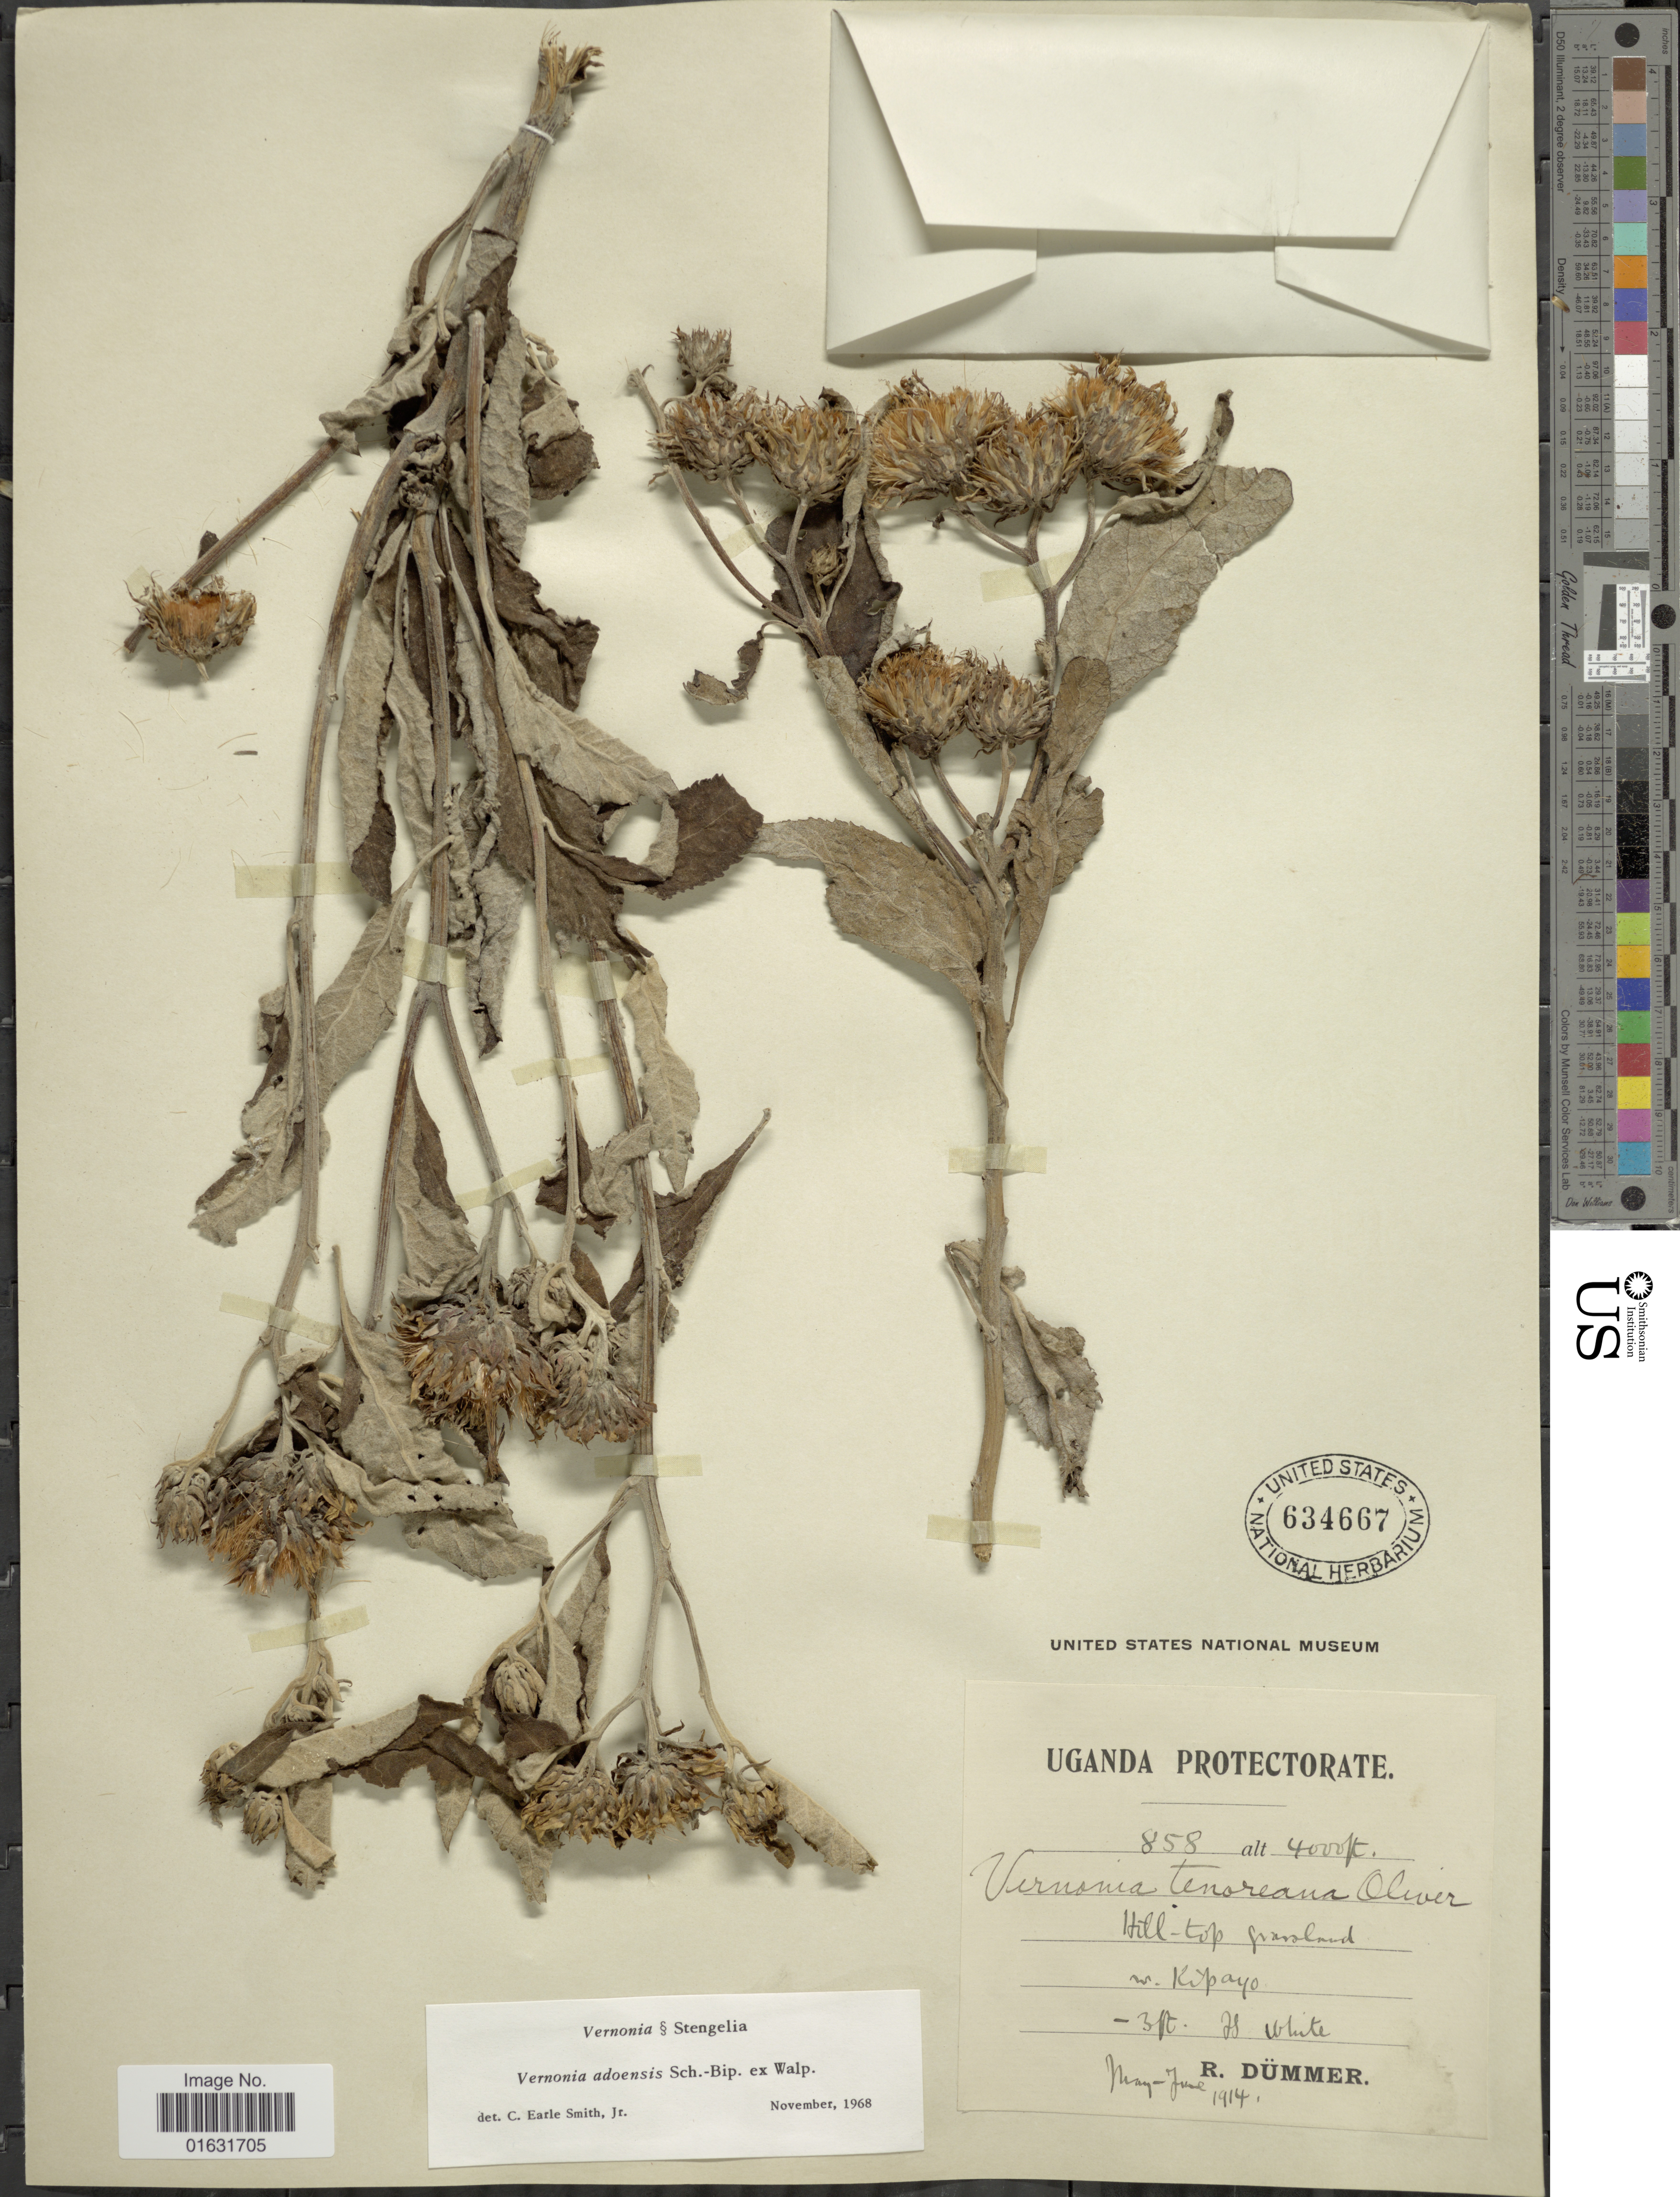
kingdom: Plantae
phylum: Tracheophyta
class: Magnoliopsida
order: Asterales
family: Asteraceae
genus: Baccharoides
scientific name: Baccharoides adoensis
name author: (Sch. Bip. ex Walp.) H. Rob.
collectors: R. A. Dümmer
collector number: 858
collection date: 1914-05/1914-06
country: Uganda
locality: Protectorate, Hill top grassland nr, Kipayo.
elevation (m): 1219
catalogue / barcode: US 634667